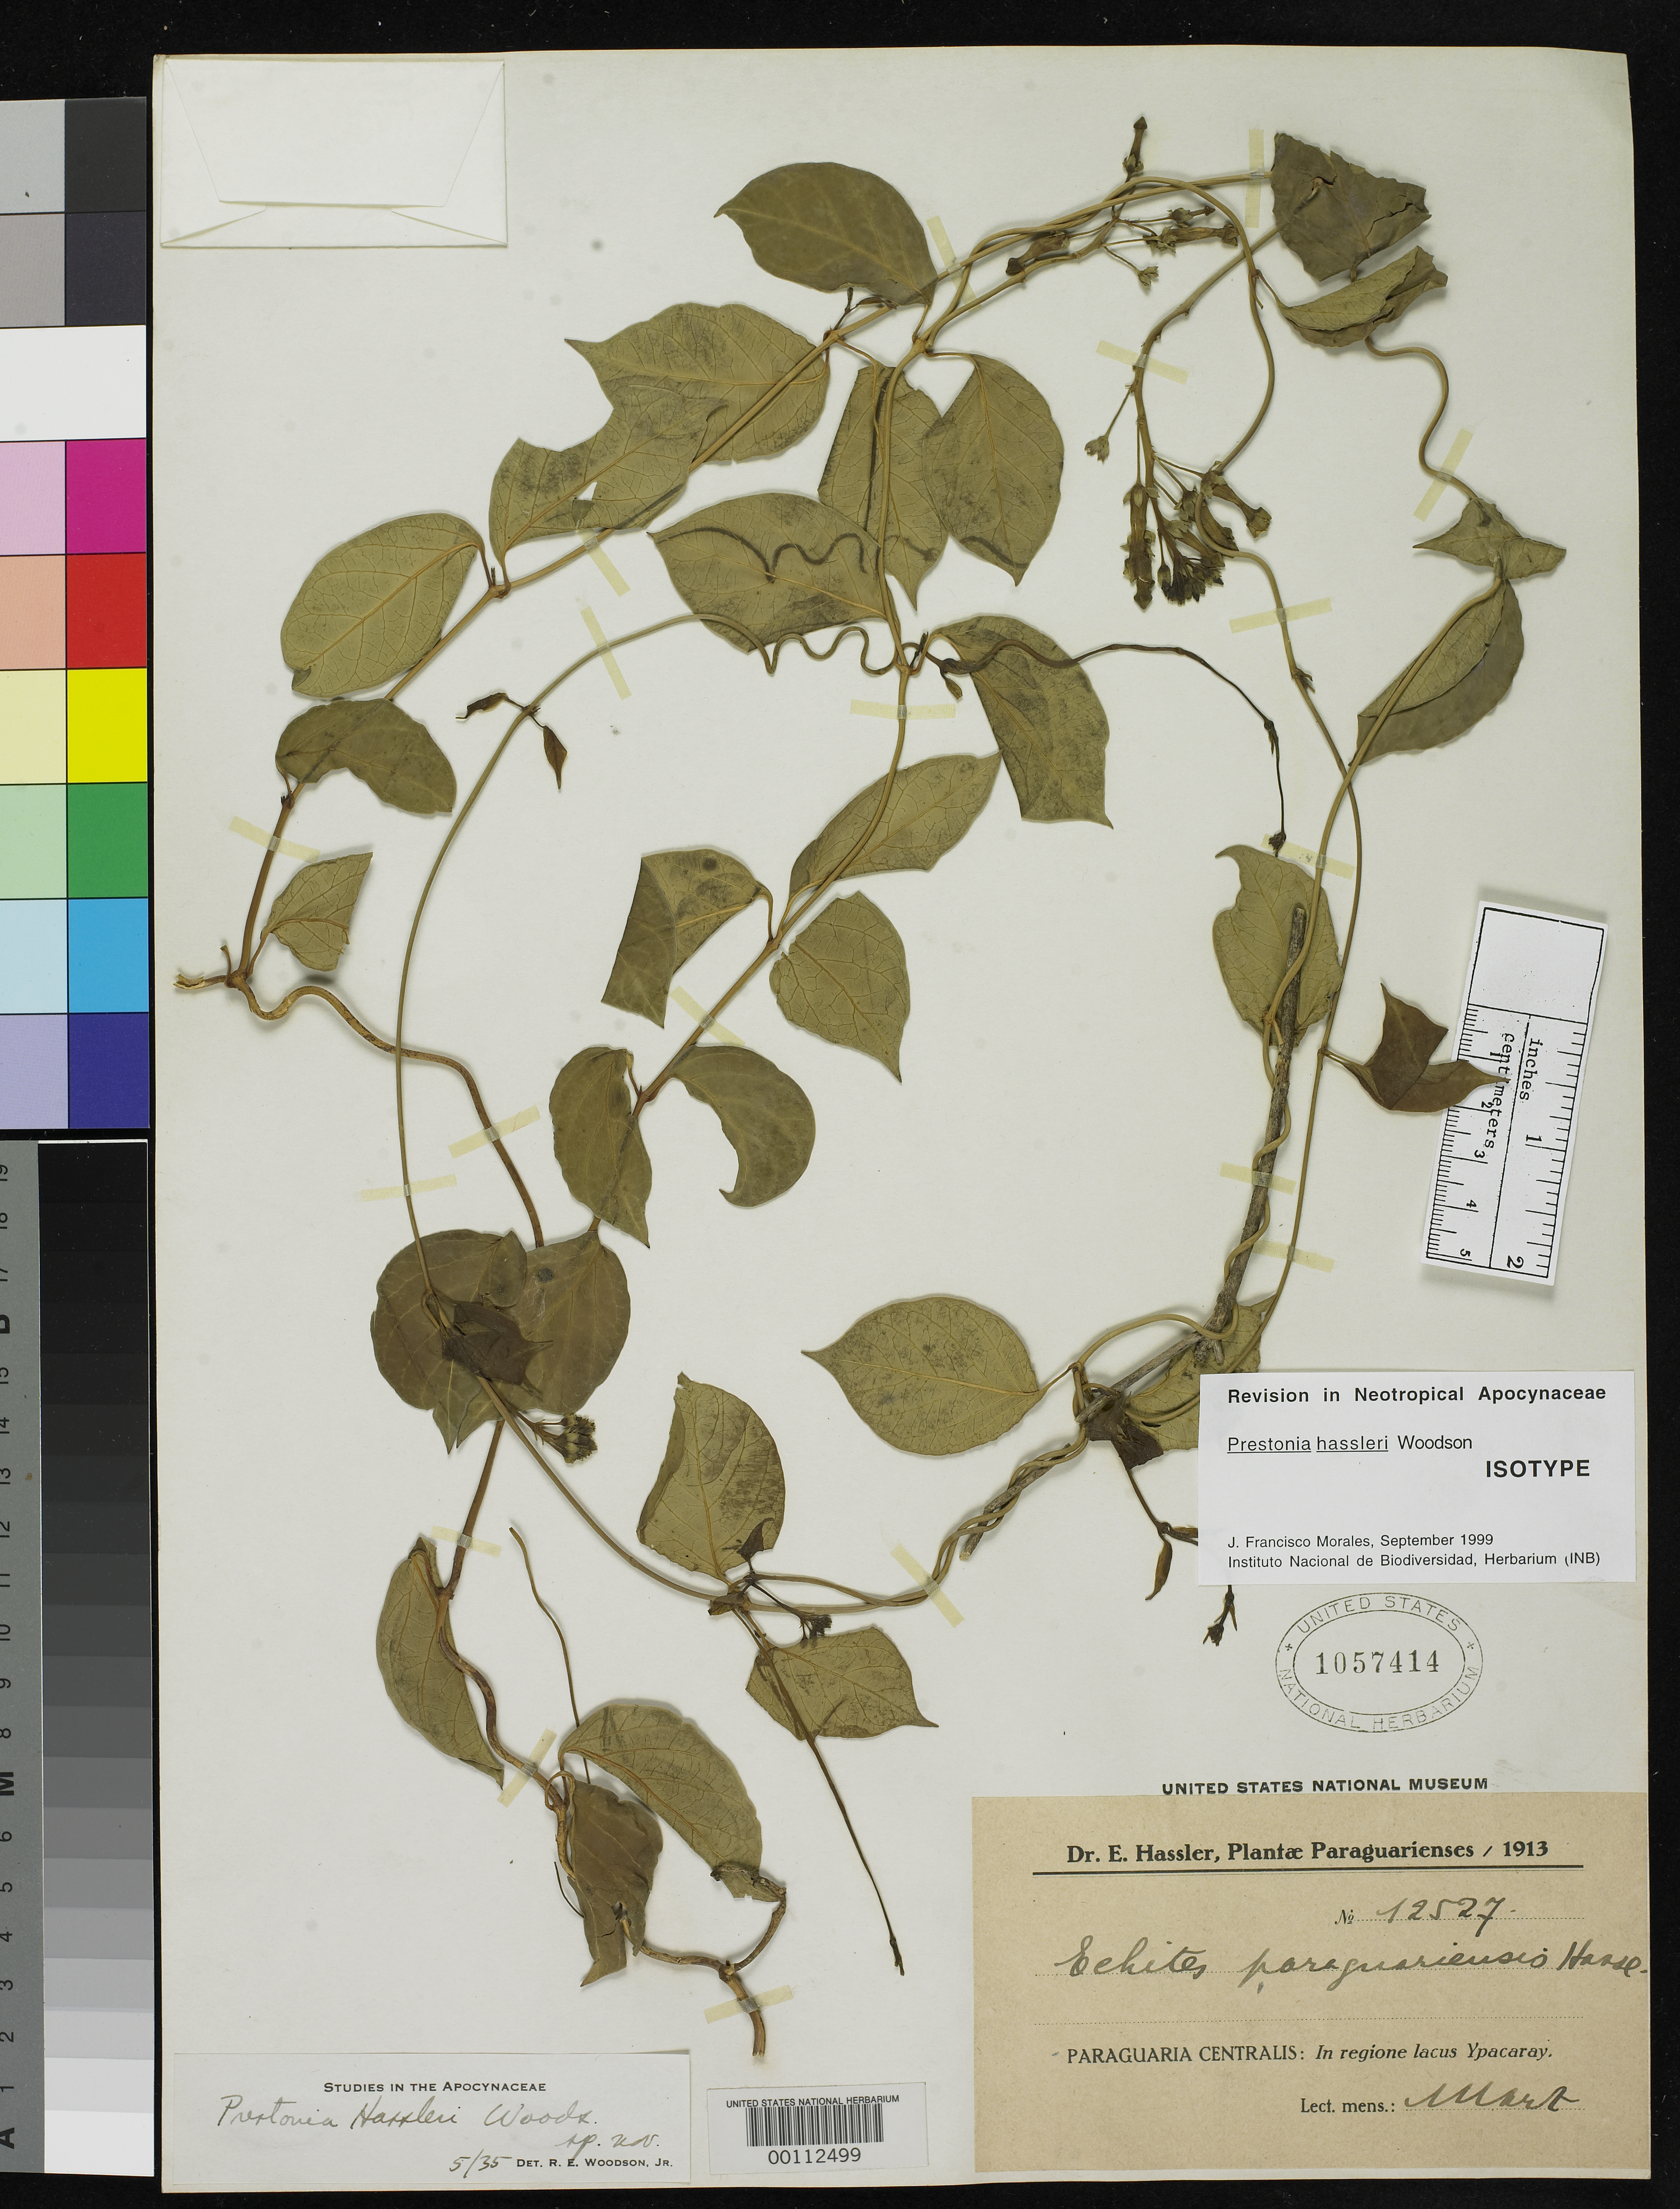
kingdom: Plantae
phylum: Tracheophyta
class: Magnoliopsida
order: Gentianales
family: Apocynaceae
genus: Prestonia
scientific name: Prestonia hassleri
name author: Woodson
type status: Isotype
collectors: E. Hassler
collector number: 12527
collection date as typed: Mar 1913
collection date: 1913-03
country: Paraguay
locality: In regione Lacus Ypacaray.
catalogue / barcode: US 1057414